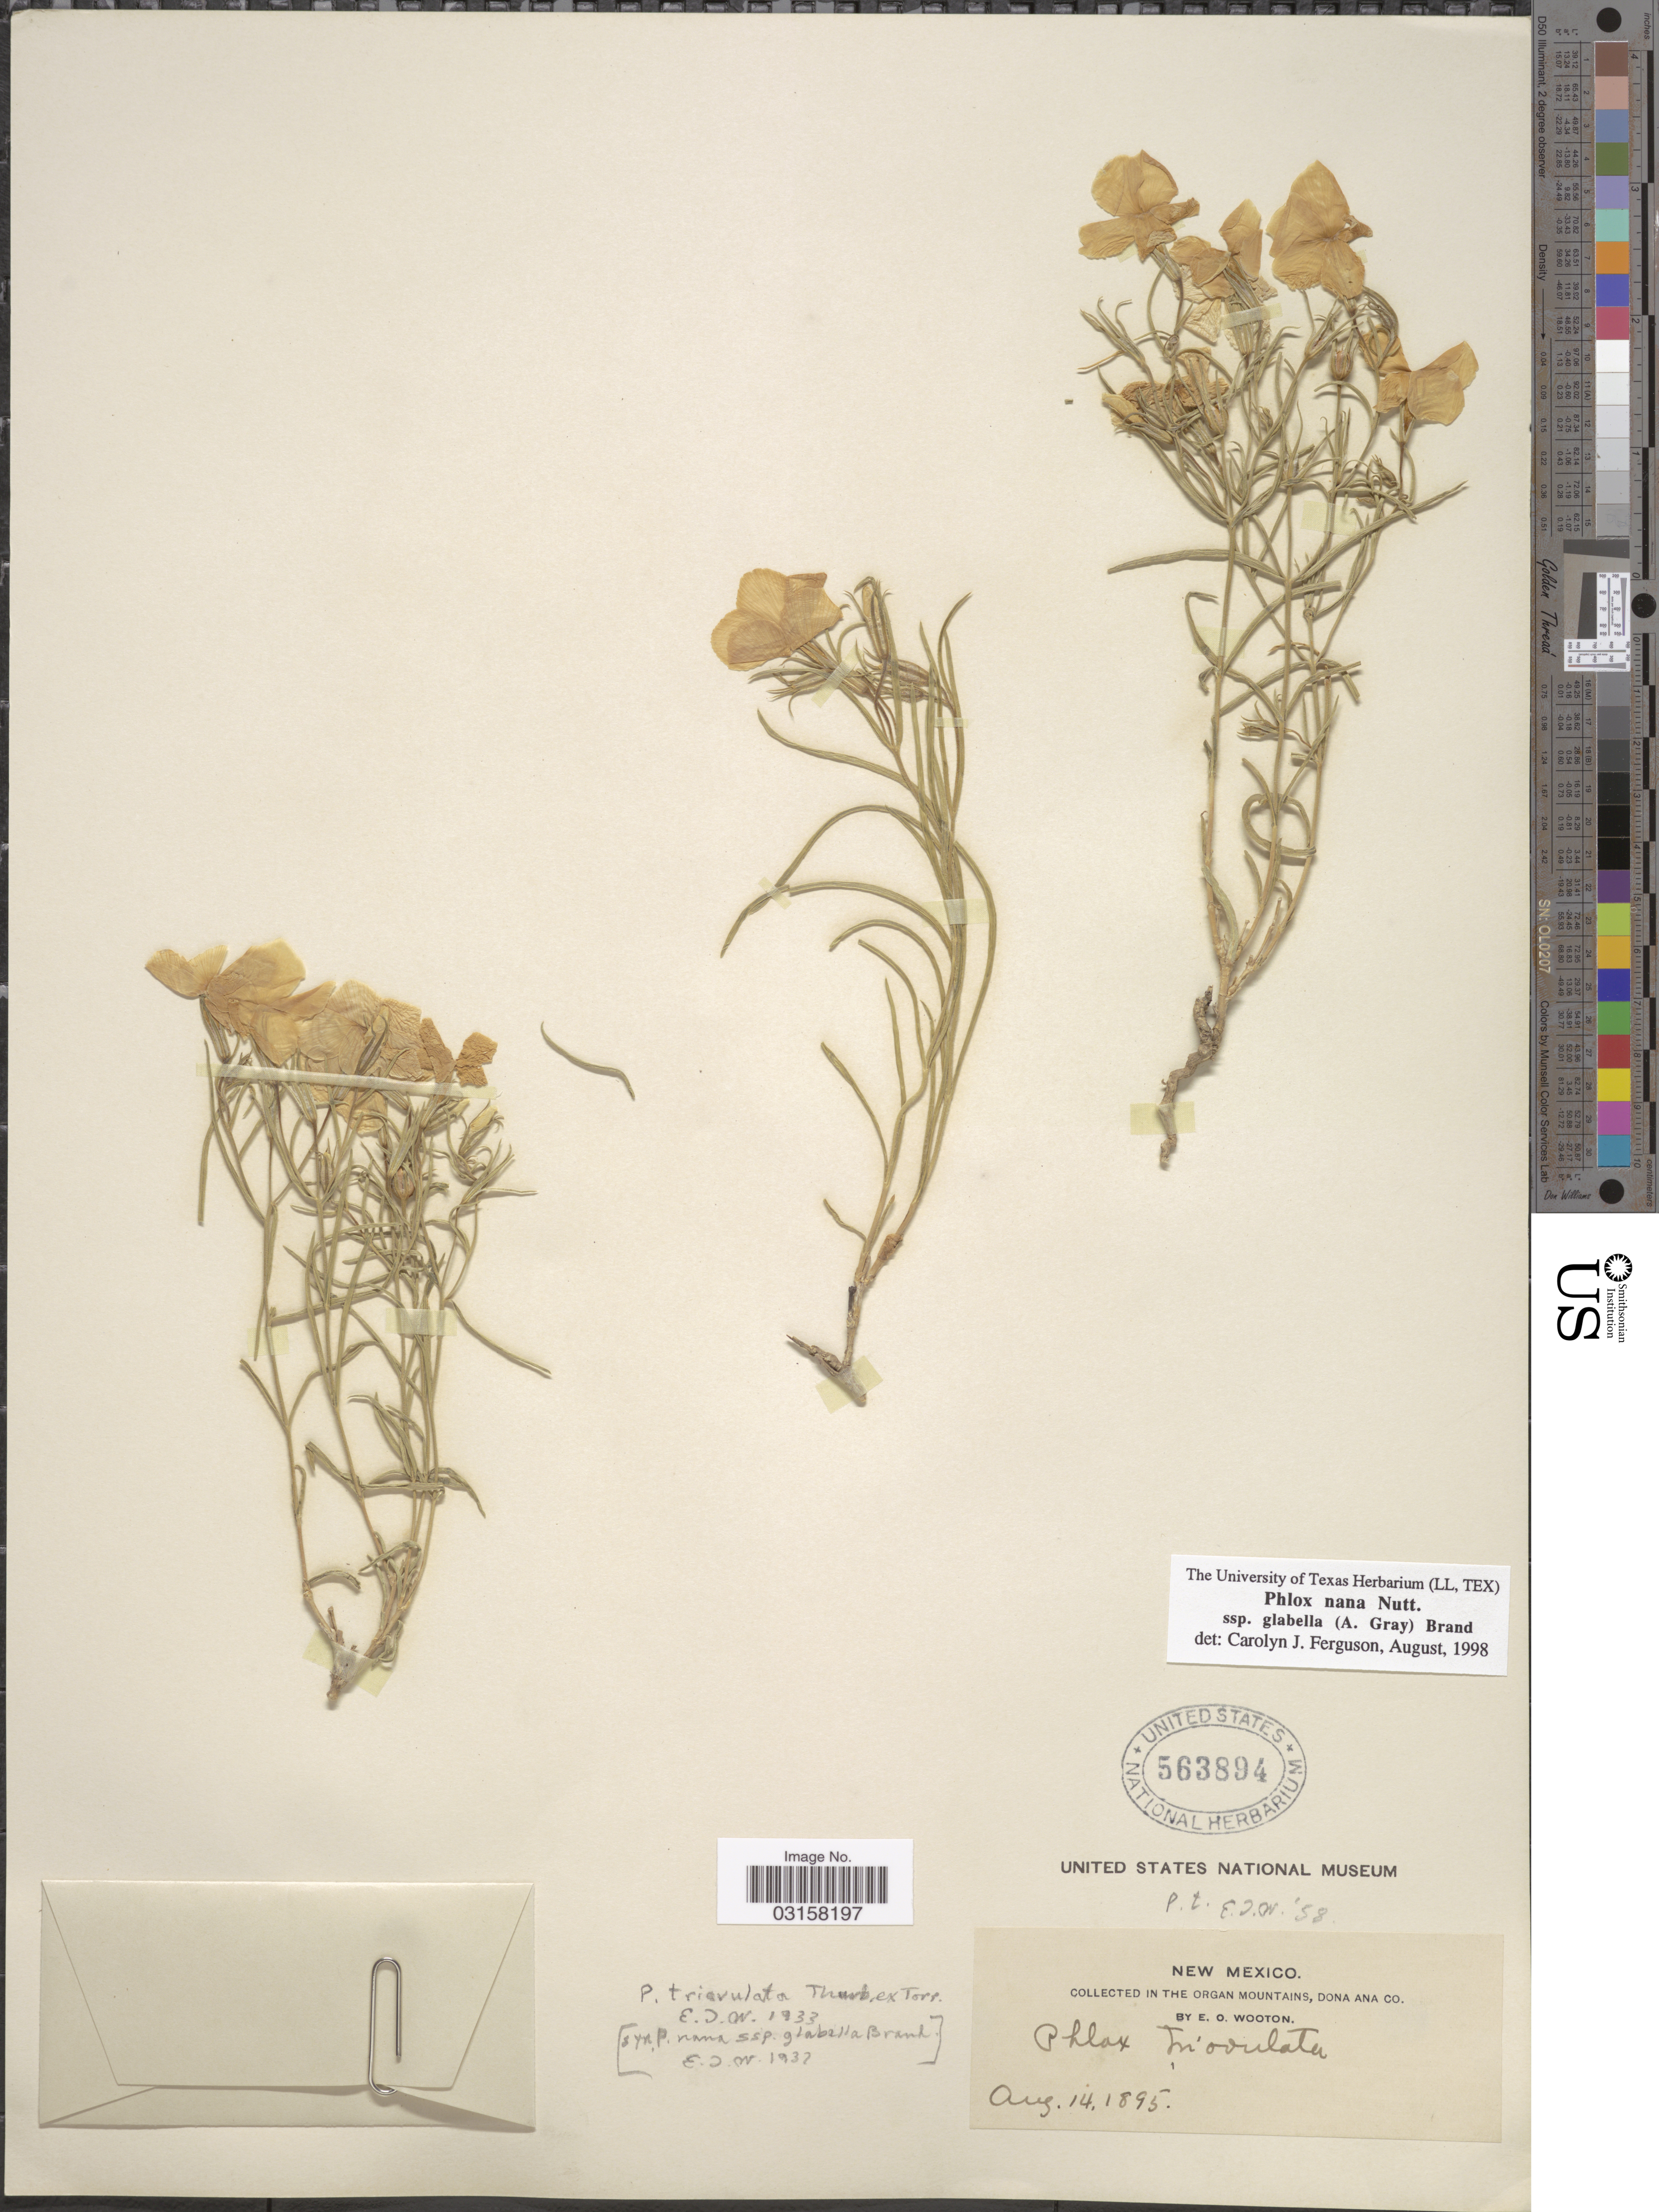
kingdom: Plantae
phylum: Tracheophyta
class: Magnoliopsida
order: Ericales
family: Polemoniaceae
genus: Phlox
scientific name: Phlox triovulata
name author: Thurb. ex Torr.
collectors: E. O. Wooton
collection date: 1895-08-14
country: United States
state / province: New Mexico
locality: In the Organ Mountains, Dona Ana Co.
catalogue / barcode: US 563894